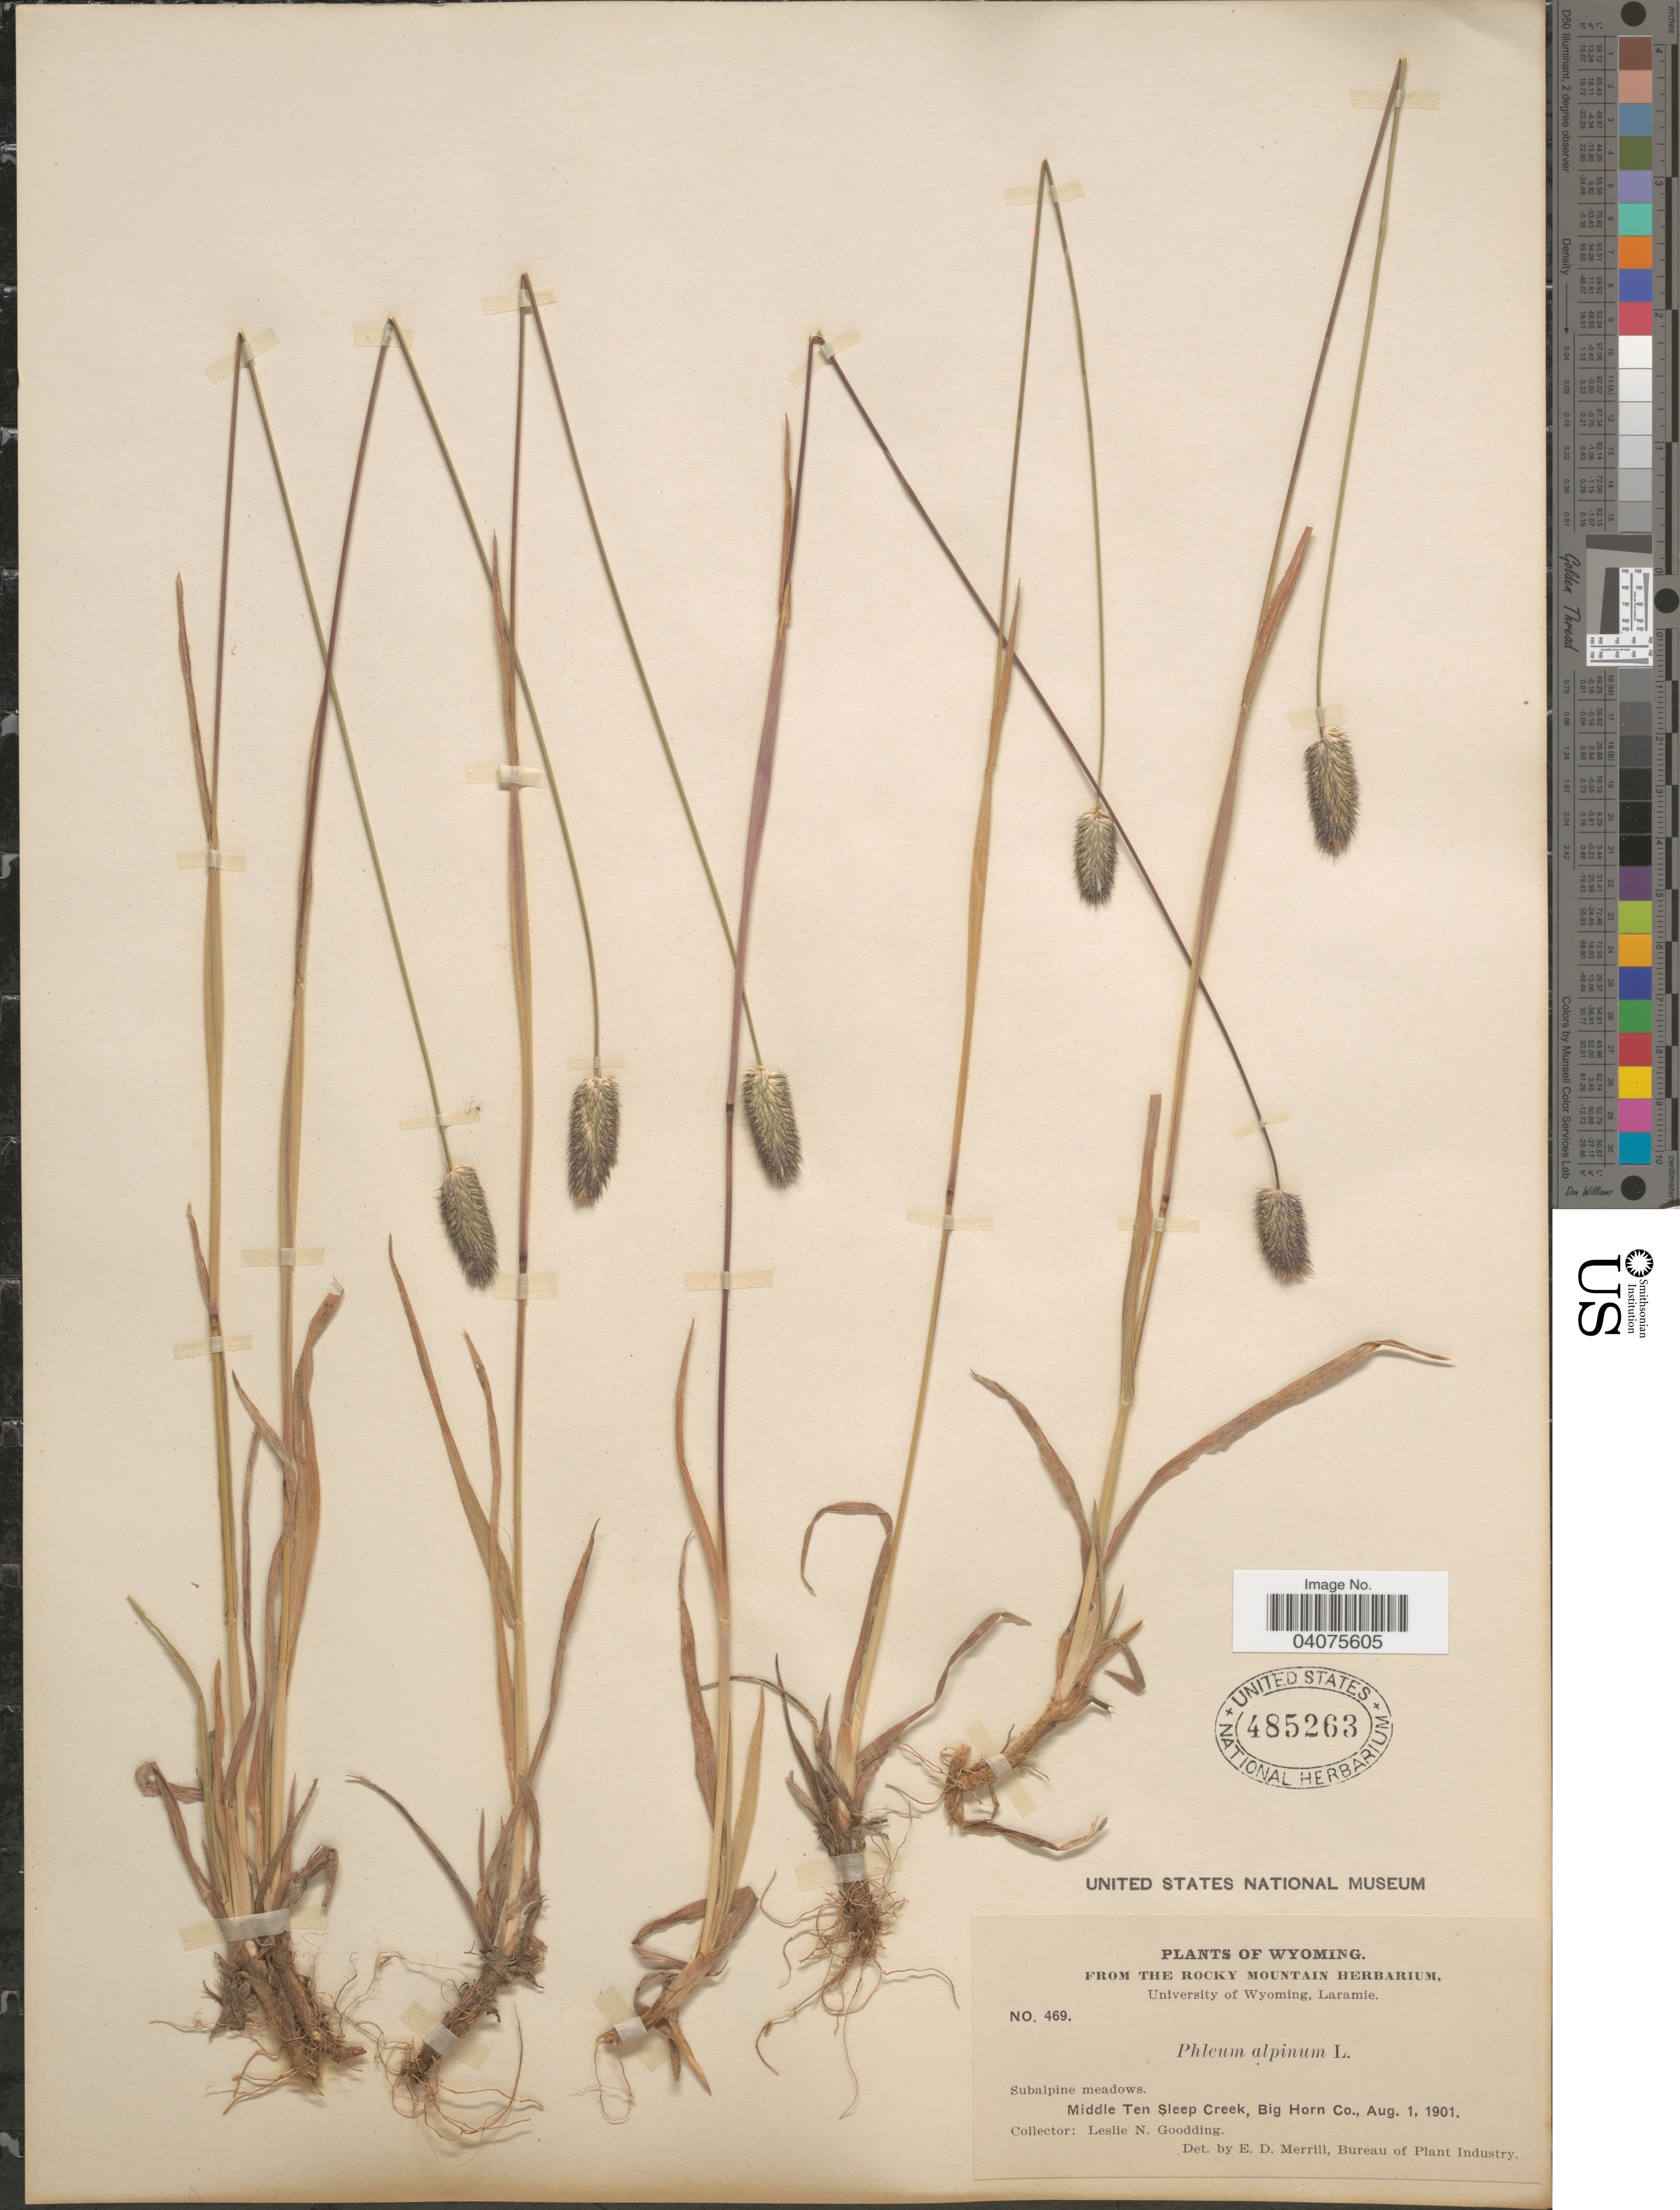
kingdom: Plantae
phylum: Tracheophyta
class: Liliopsida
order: Poales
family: Poaceae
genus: Phleum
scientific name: Phleum alpinum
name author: L.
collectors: L. N. Goodding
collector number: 469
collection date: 1901-08-01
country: United States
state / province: Wyoming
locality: Middle Ten Sleep Creek, Big Horn Co.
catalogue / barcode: US 485263